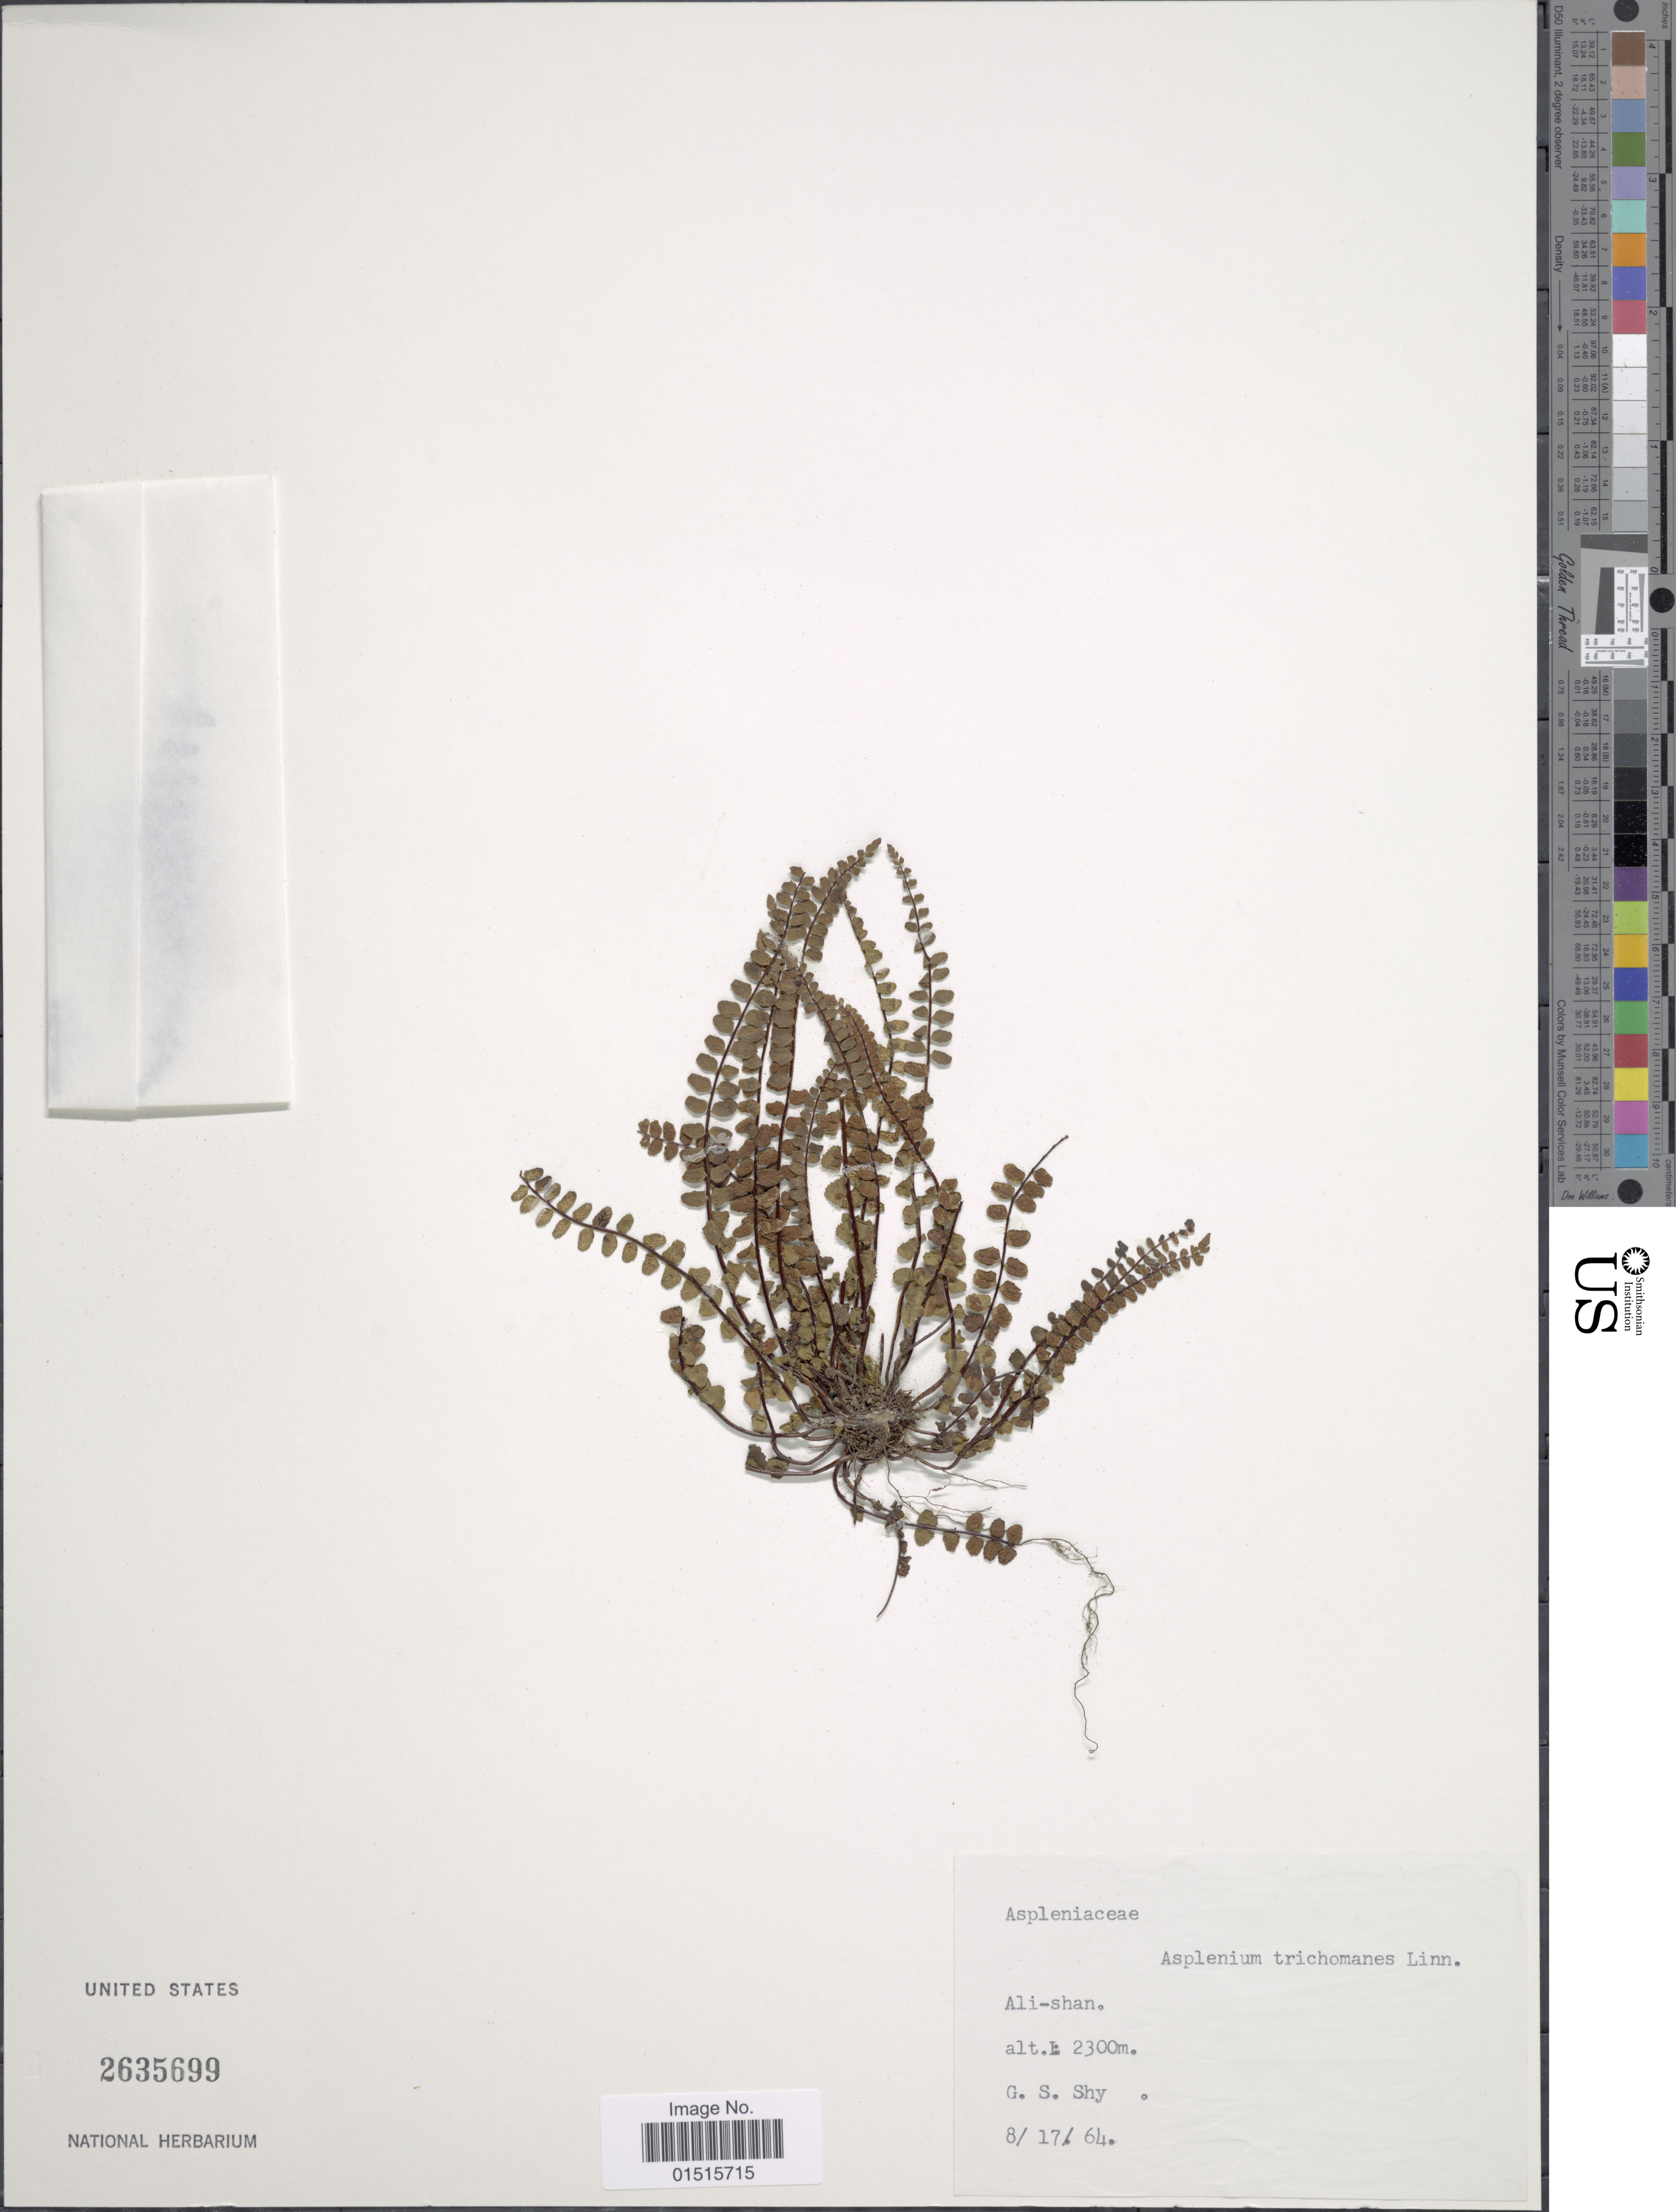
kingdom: Plantae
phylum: Tracheophyta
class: Polypodiopsida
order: Polypodiales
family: Aspleniaceae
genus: Asplenium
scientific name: Asplenium trichomanes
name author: L.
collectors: G. Shy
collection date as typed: Transcribed d/m/y: 17/8/64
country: Taiwan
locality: Ali- Shan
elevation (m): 2300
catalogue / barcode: US 2635699